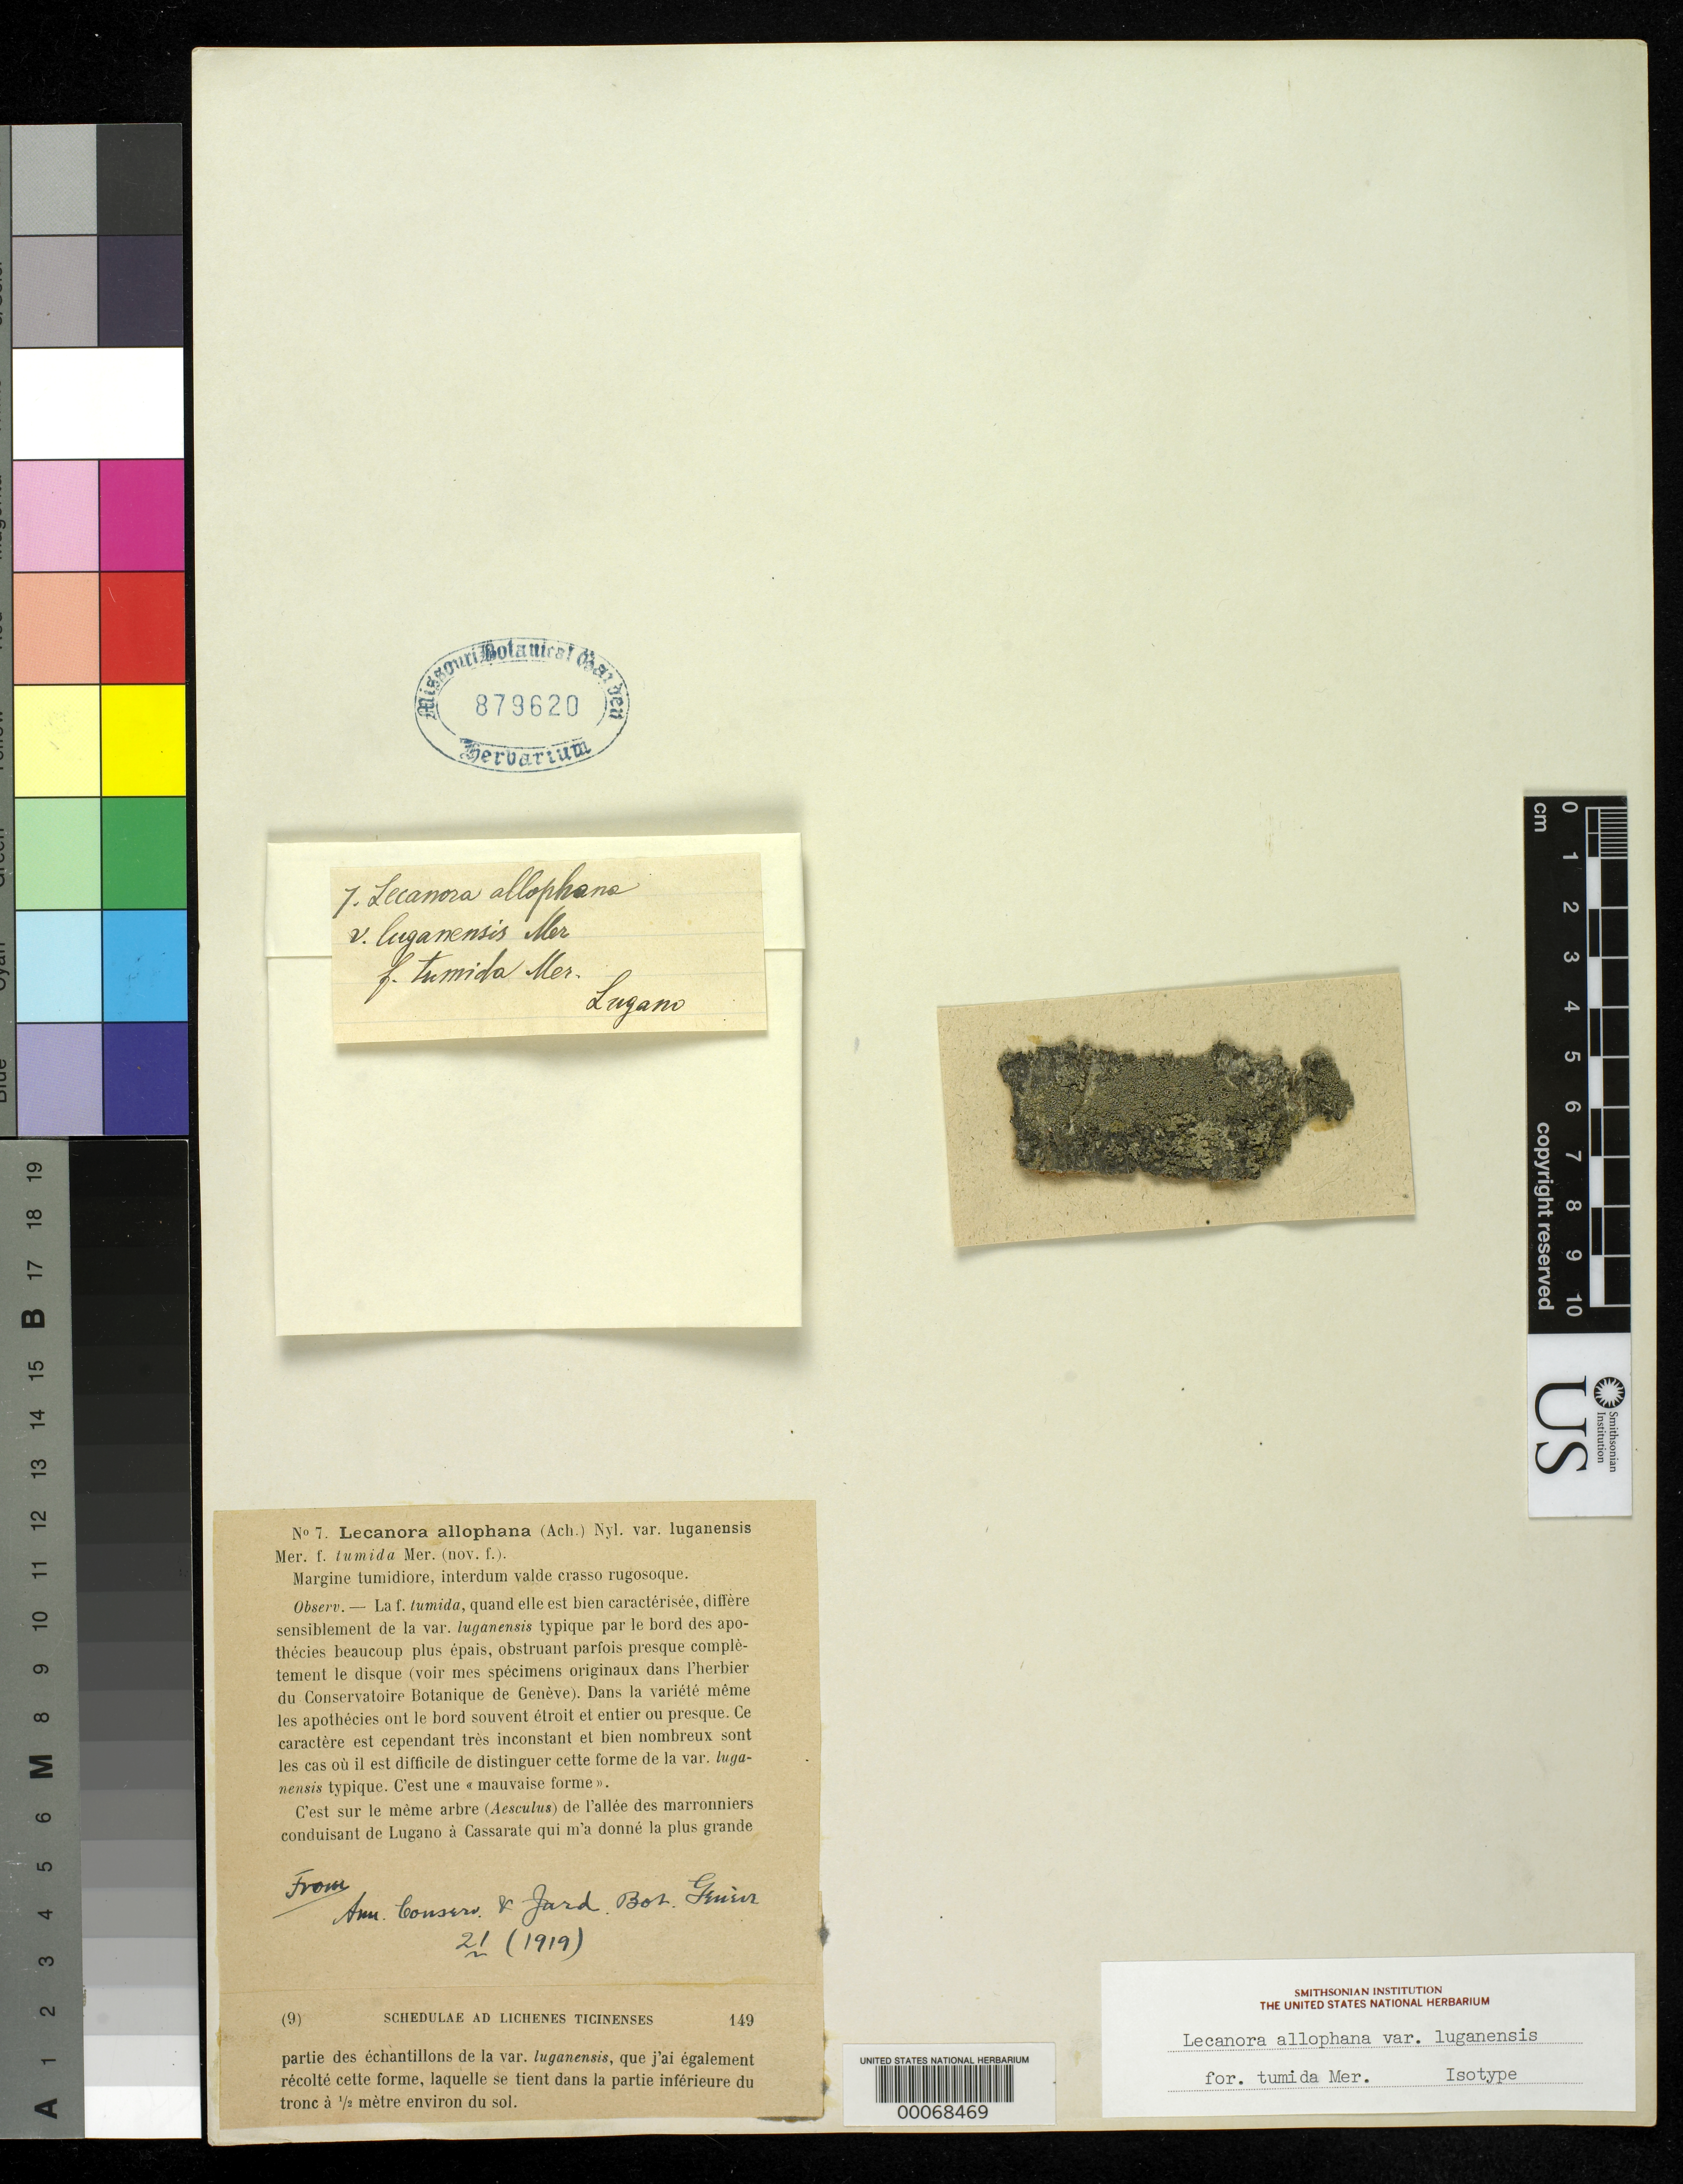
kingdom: Fungi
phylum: Ascomycota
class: Lecanoromycetes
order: Lecanorales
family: Lecanoraceae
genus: Lecanora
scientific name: Lecanora allophana f. tumida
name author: Mereschk.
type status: Isotype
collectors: K. S. Mereschkovsky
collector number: Lich. Ticinenses 7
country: Switzerland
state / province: Ticino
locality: Path from Lugano to Cassarate.